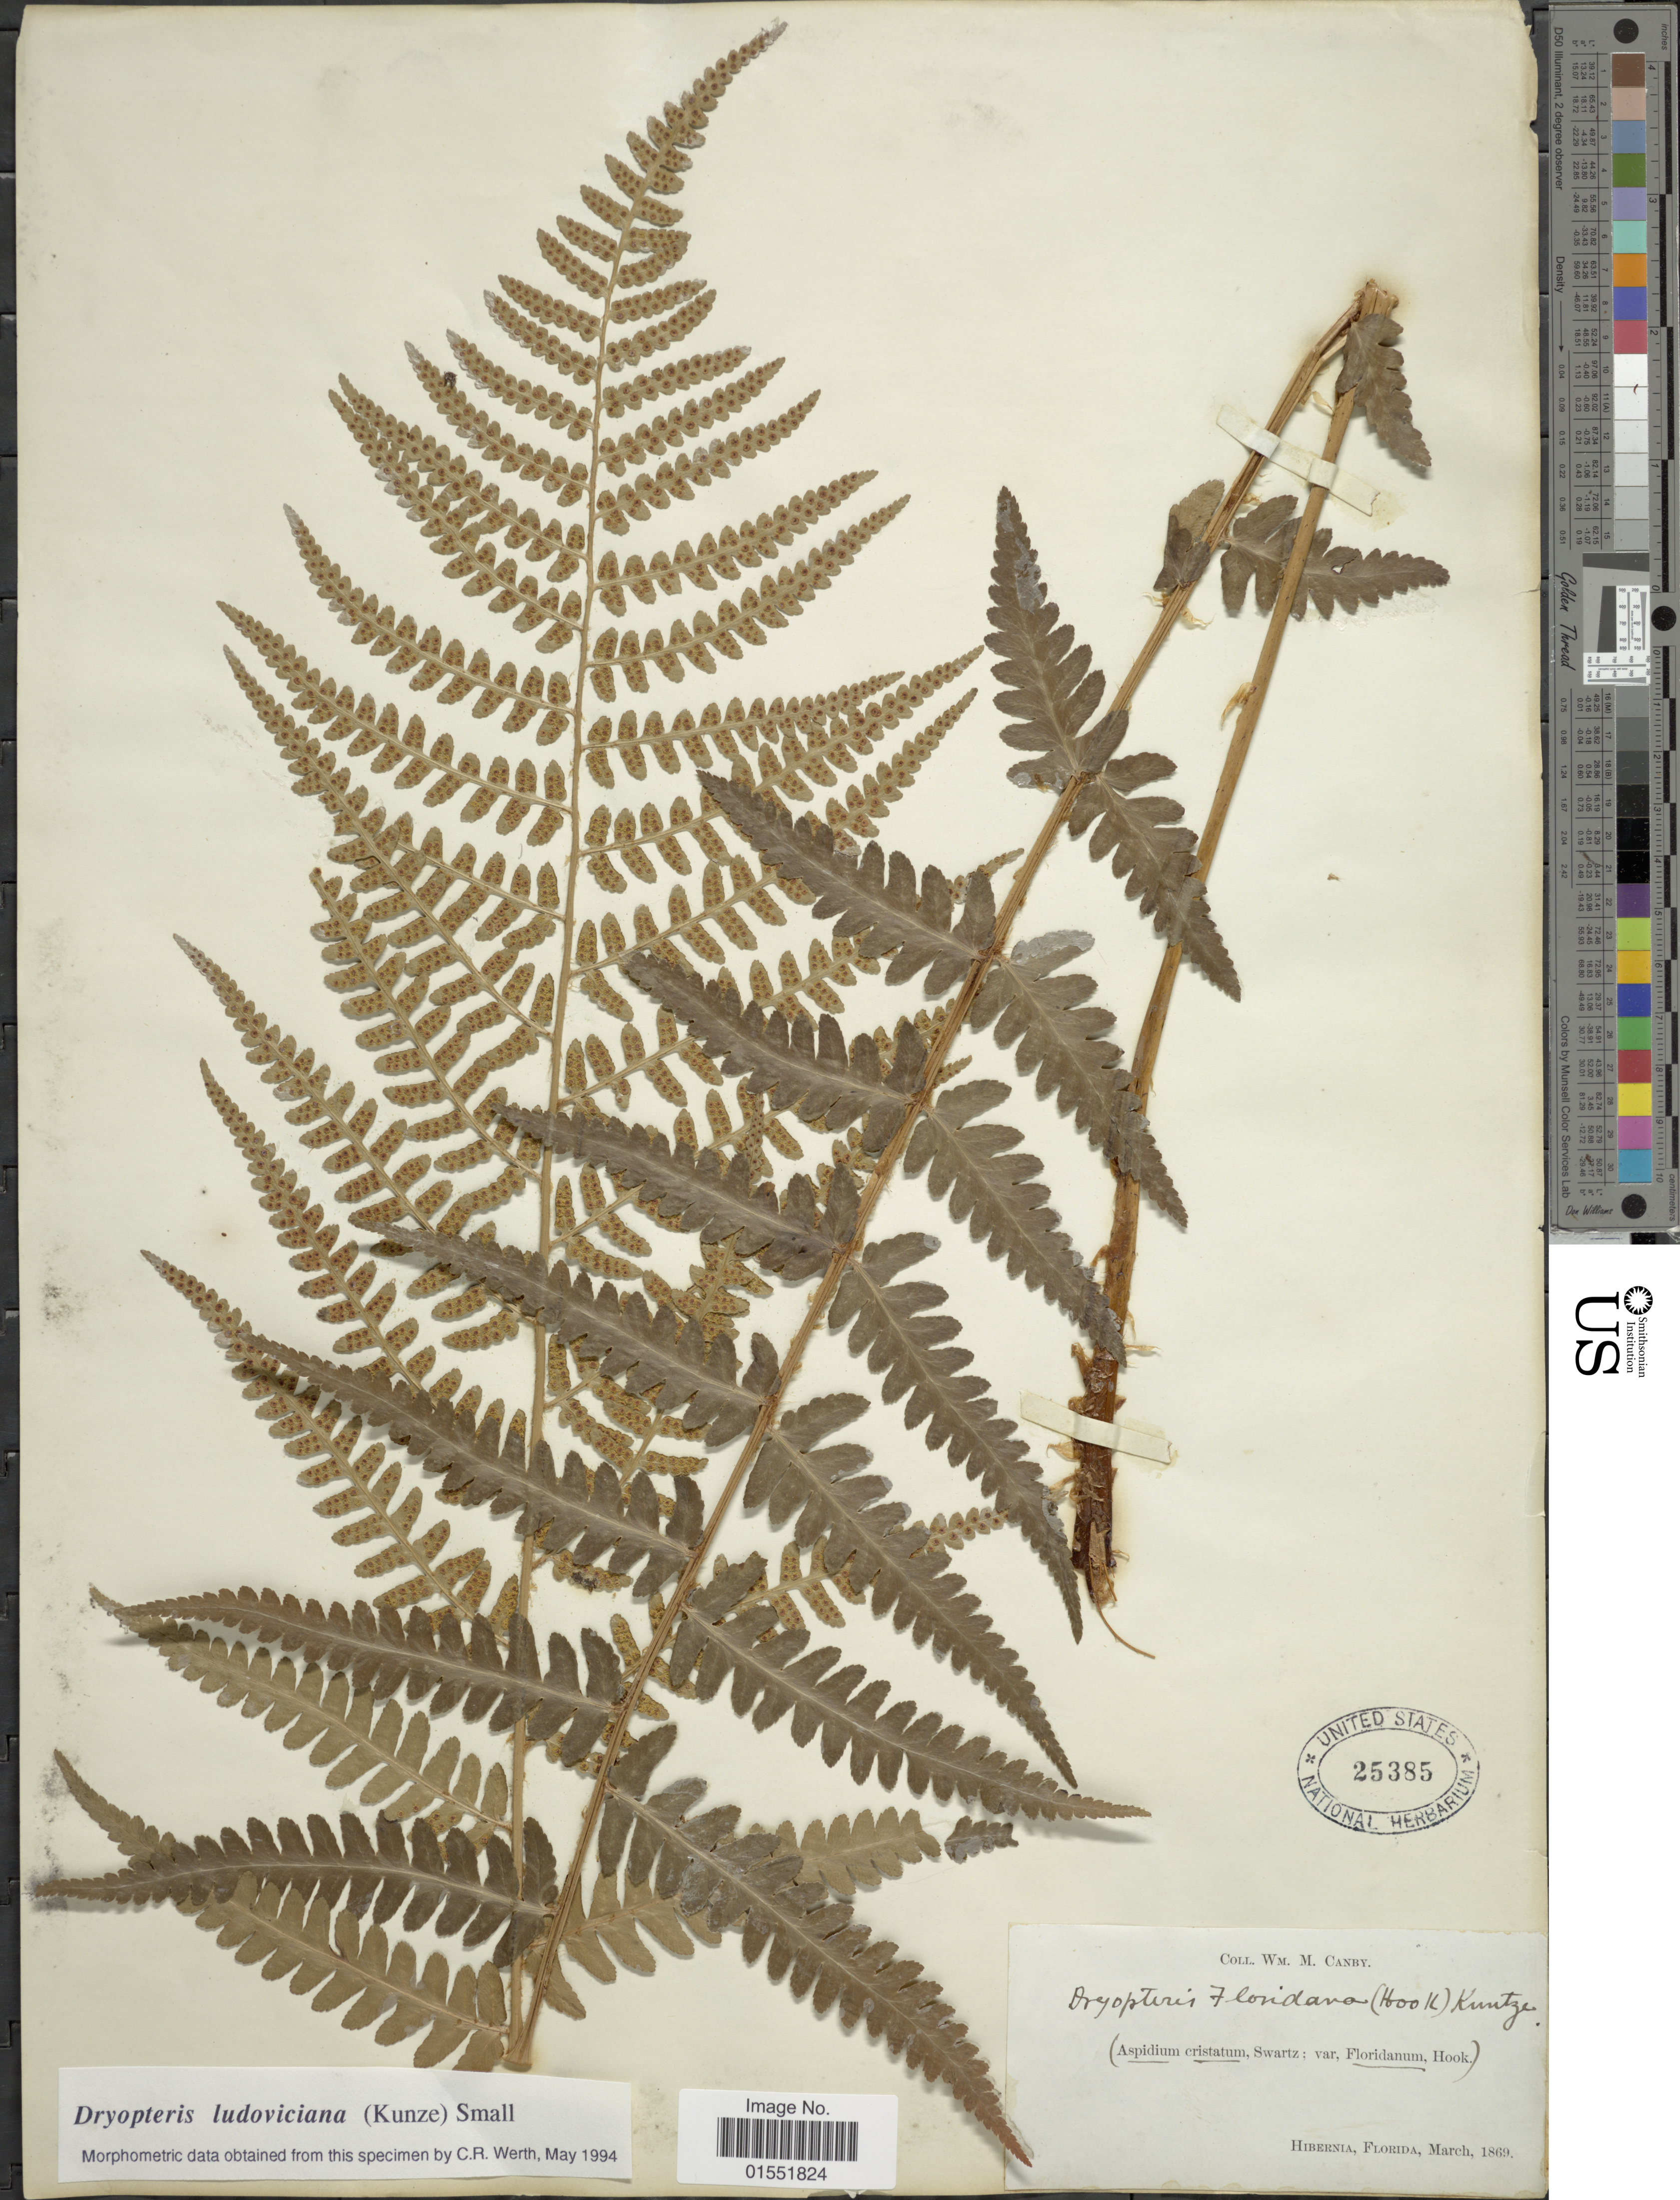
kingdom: Plantae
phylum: Tracheophyta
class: Polypodiopsida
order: Polypodiales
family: Dryopteridaceae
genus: Dryopteris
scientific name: Dryopteris ludoviciana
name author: (Kunze) Small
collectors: W. M. Canby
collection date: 1869-03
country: United States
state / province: Florida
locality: Hibernia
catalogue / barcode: US 25385